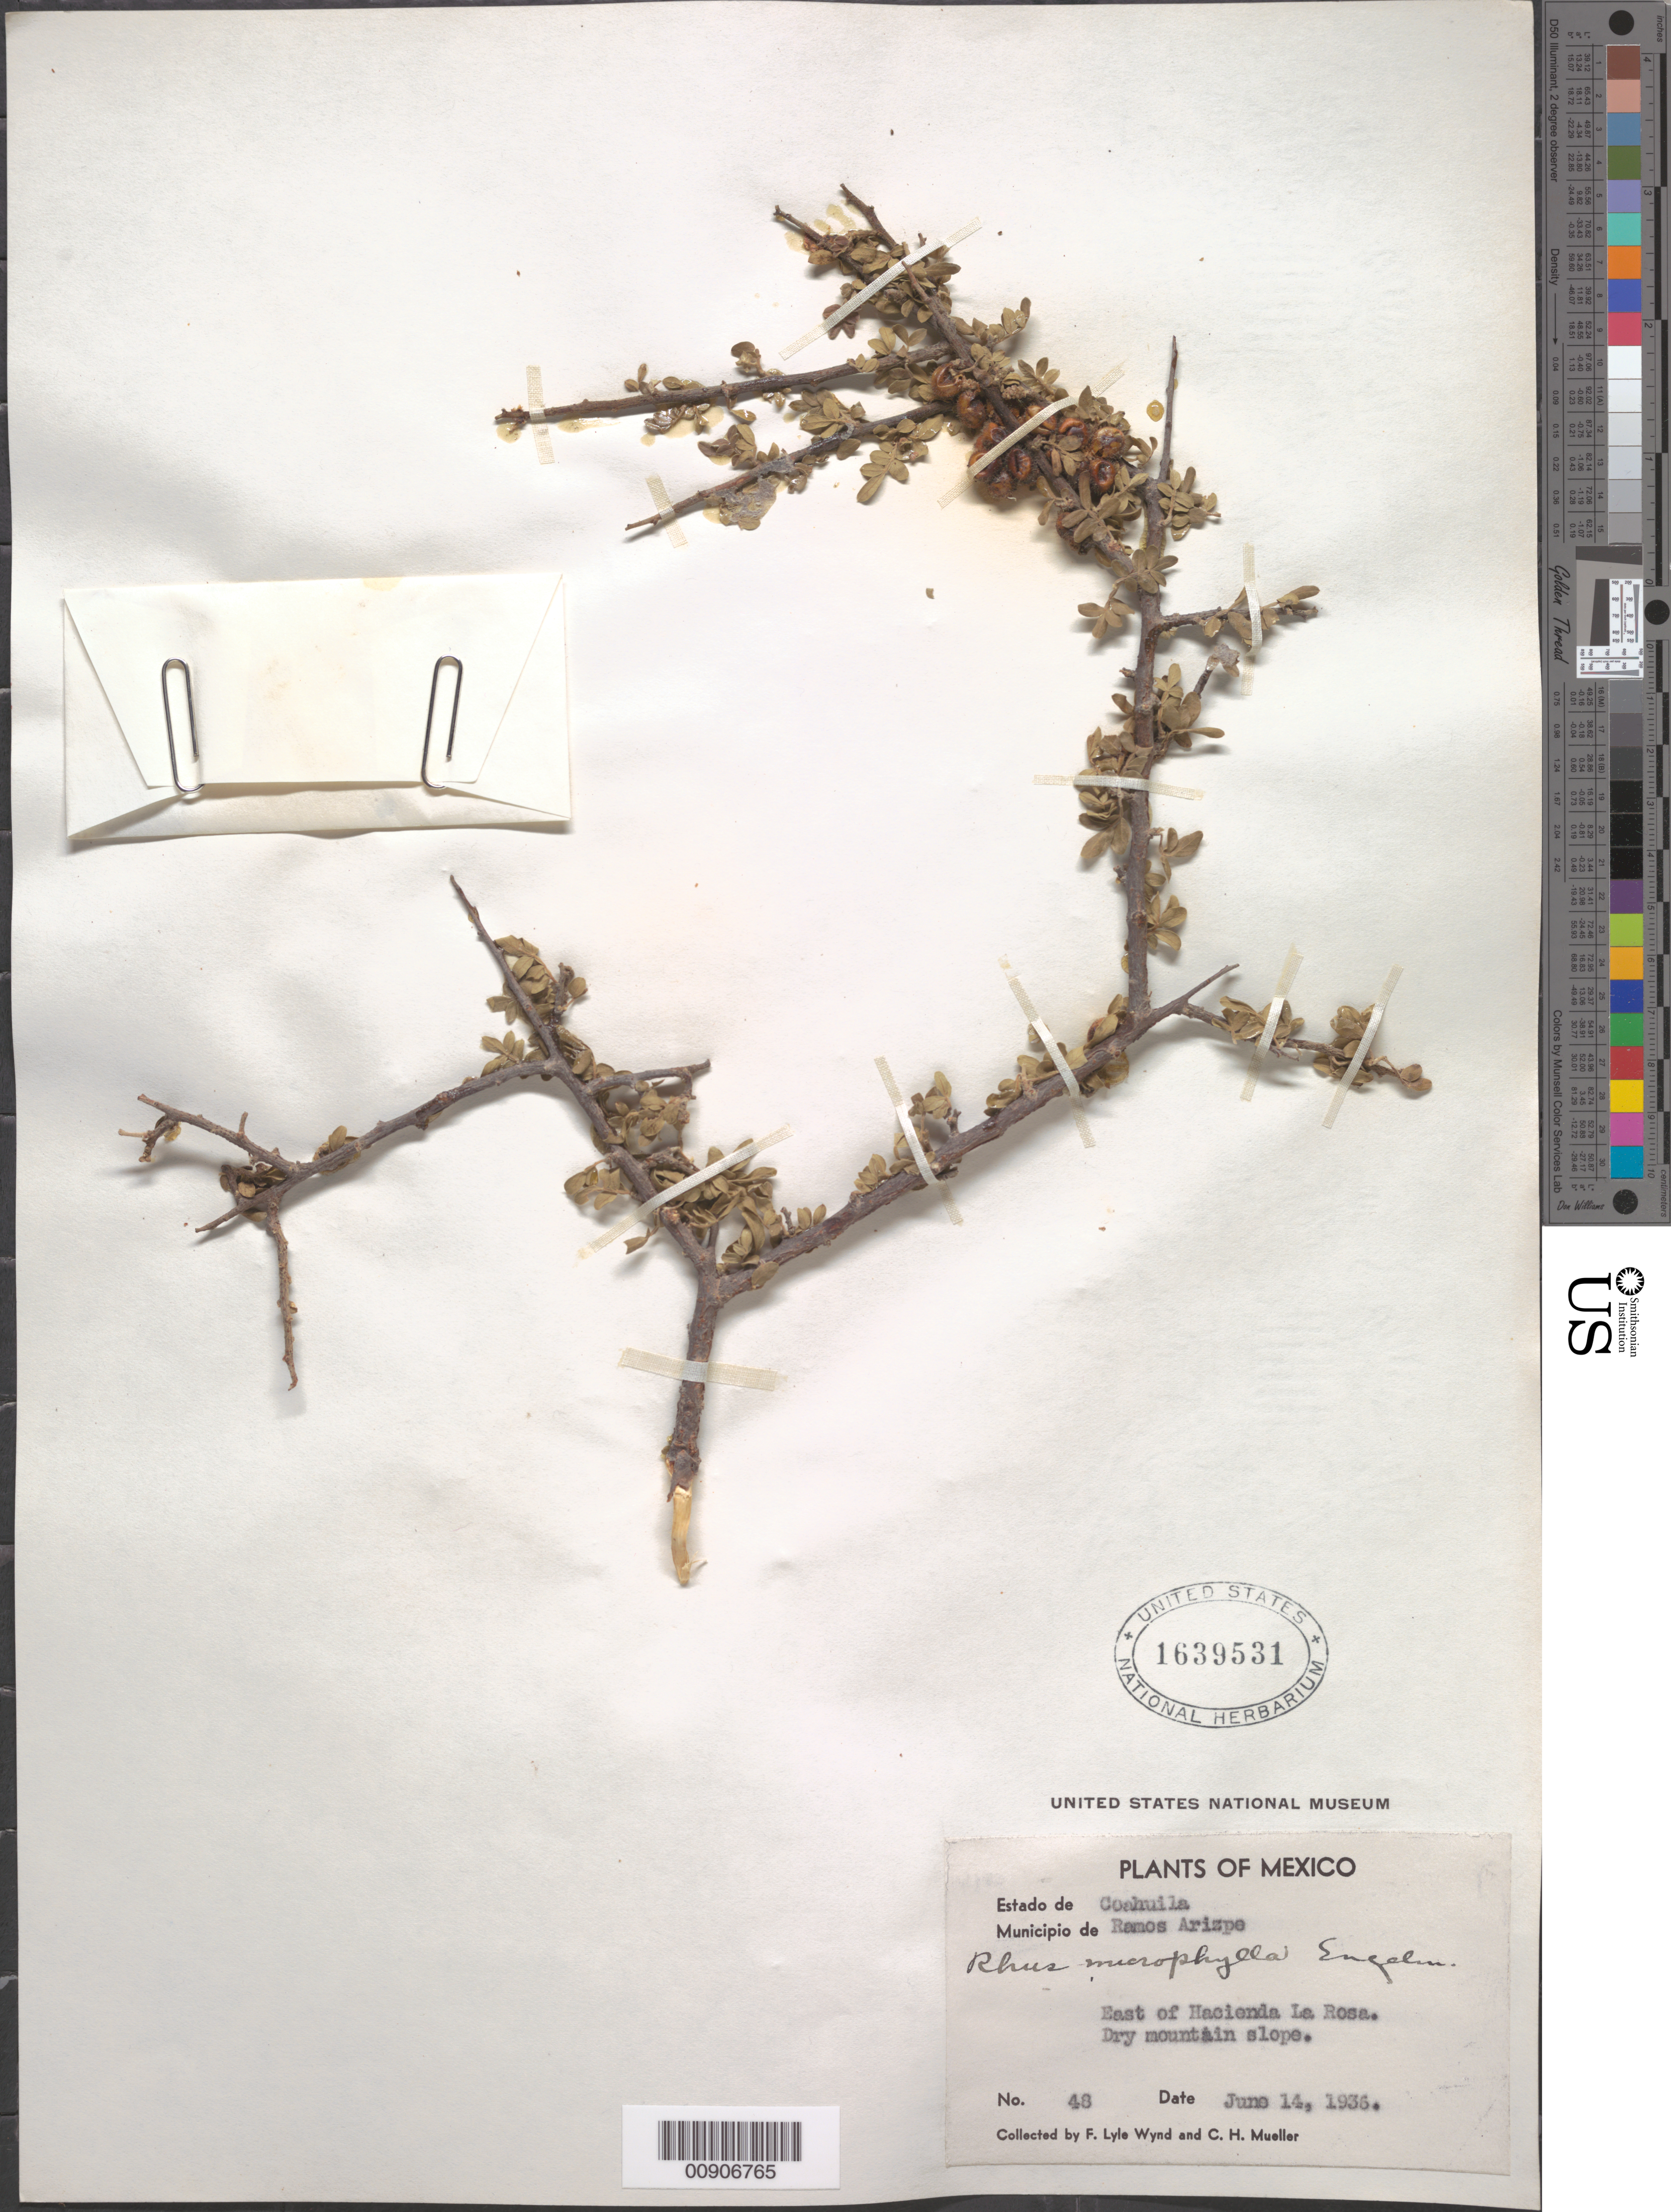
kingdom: Plantae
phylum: Tracheophyta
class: Magnoliopsida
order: Sapindales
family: Anacardiaceae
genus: Rhus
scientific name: Rhus microphylla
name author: Engelm.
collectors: F. L. Wynd & C. H. Mueller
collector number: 48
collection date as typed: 14 Jun 1936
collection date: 1936-06-14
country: Mexico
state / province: Coahuila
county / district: Ramos Arizpe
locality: Coahuila: Municipio de Ramos Arizpe: East of Hacienda La Rosa.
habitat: Dry mountain slope.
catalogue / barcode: US 1639531